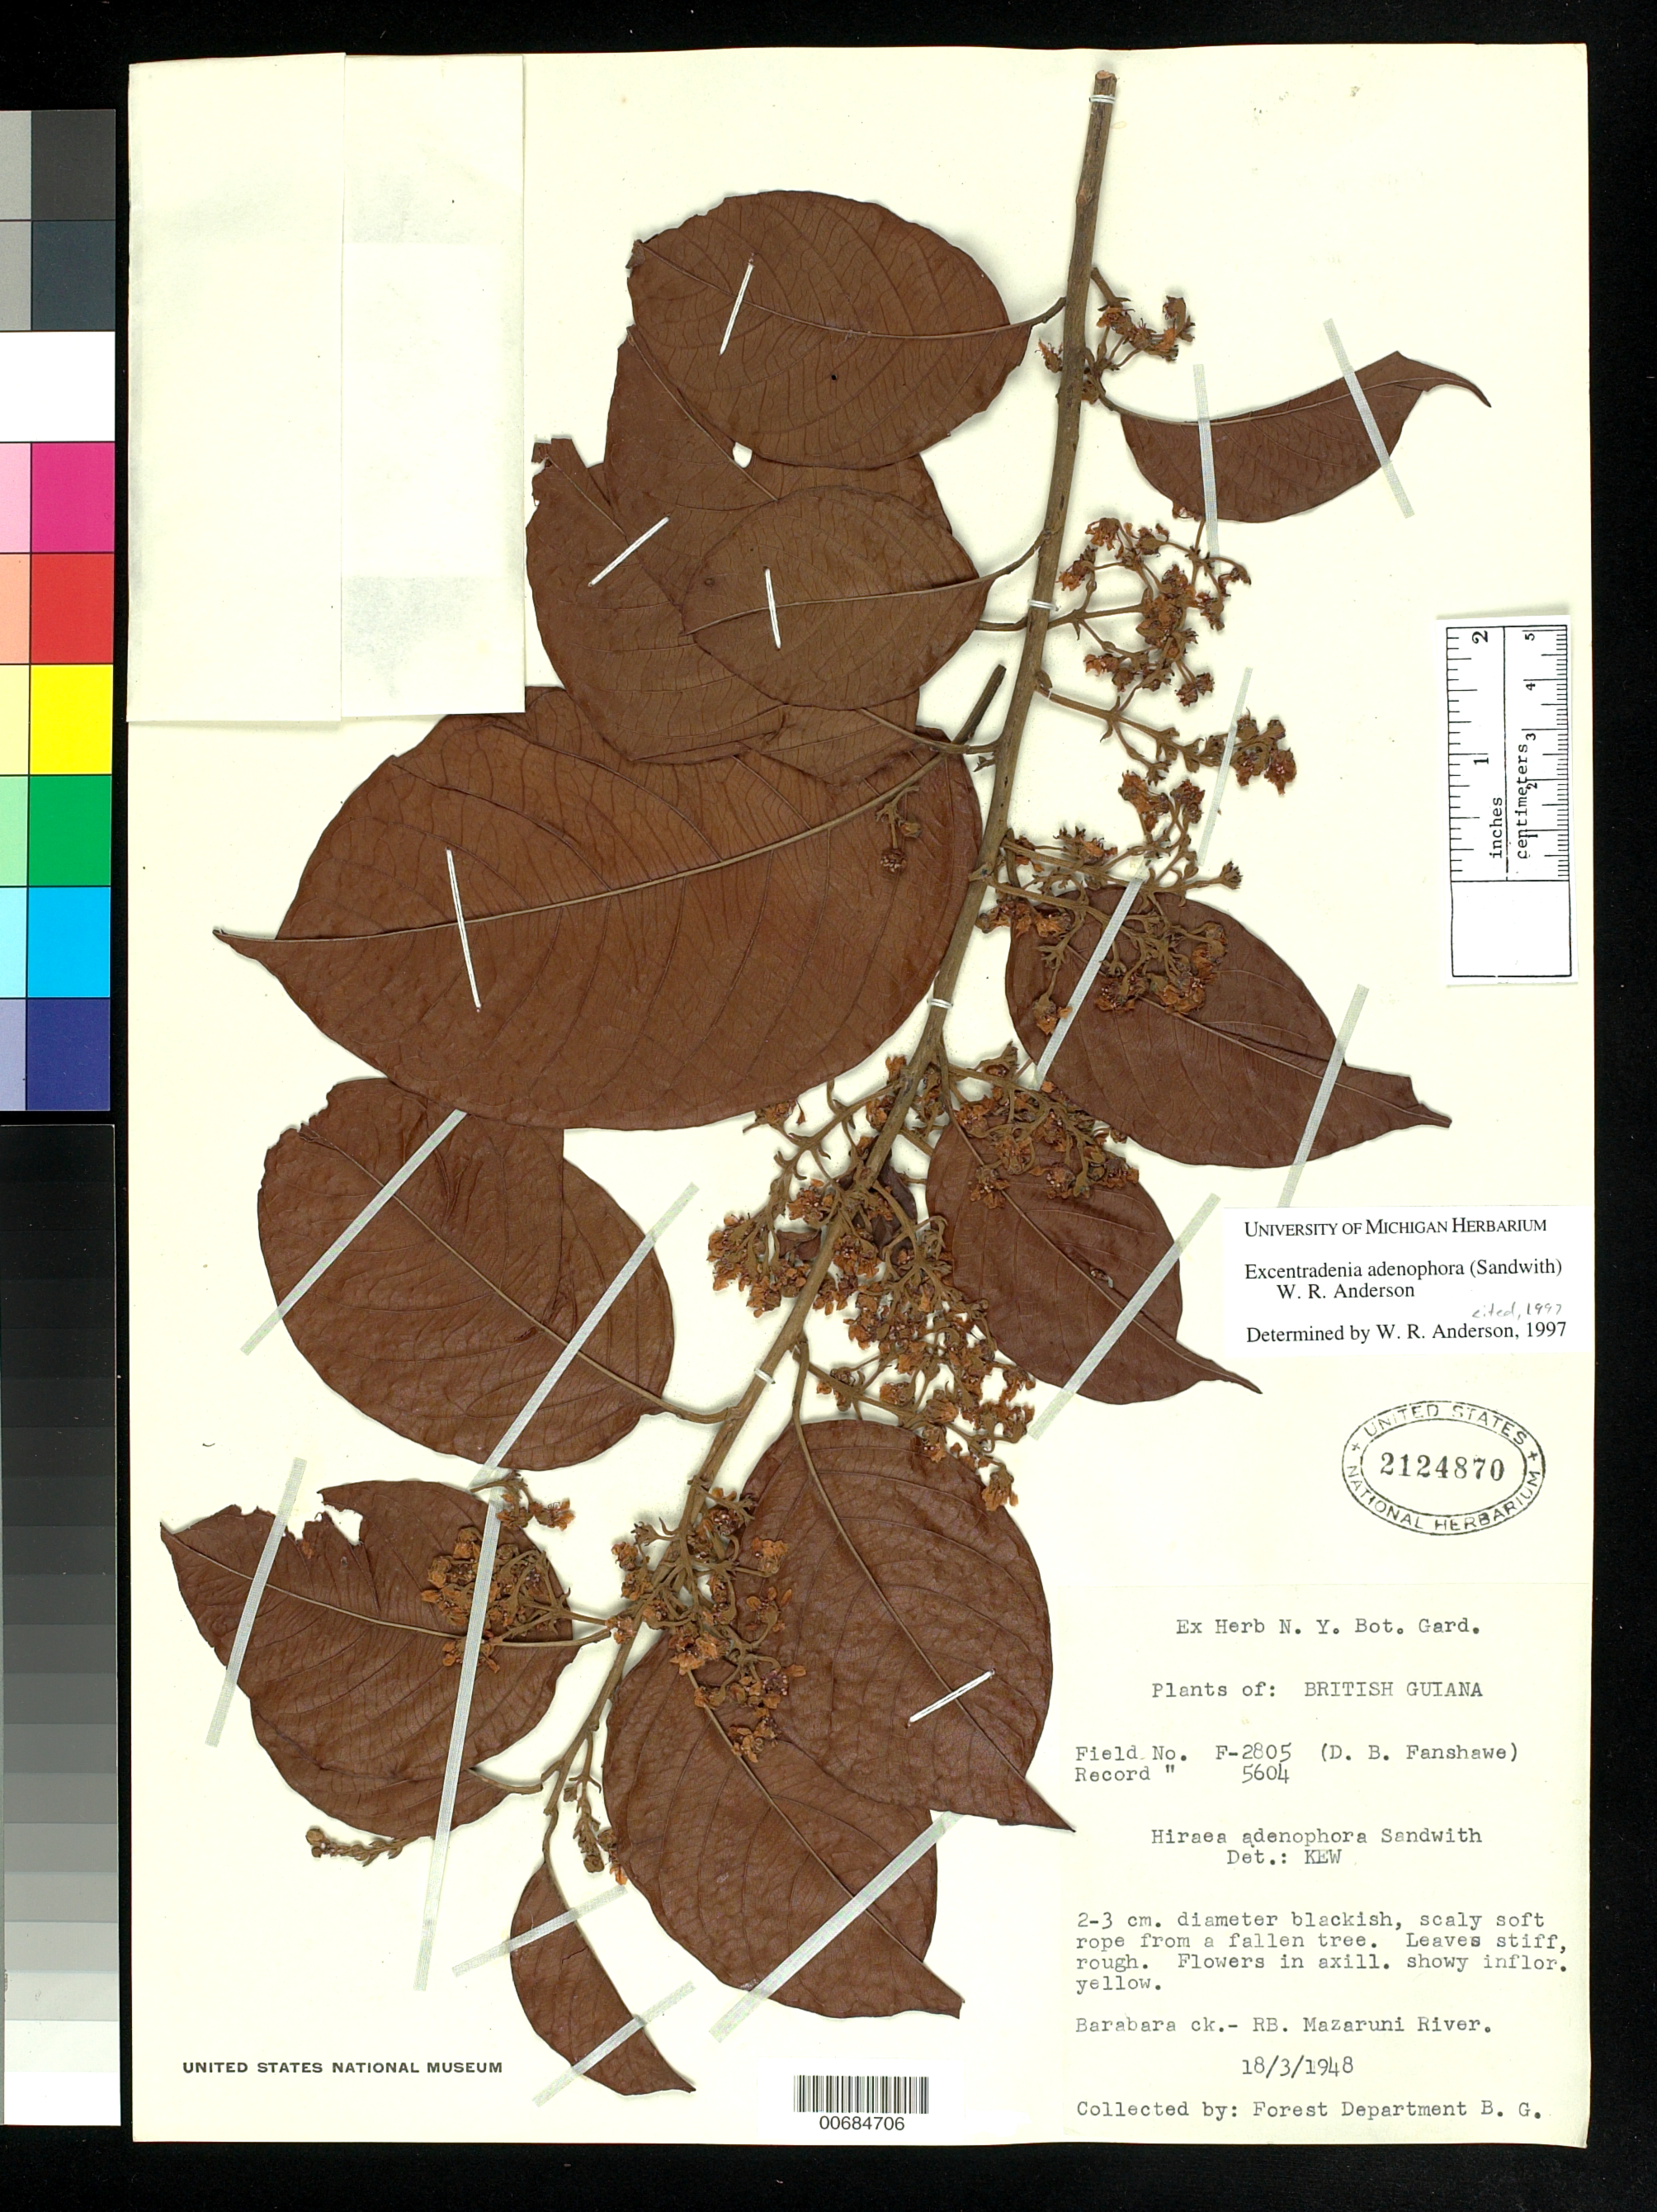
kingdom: Plantae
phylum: Tracheophyta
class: Magnoliopsida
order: Malpighiales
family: Malpighiaceae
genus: Excentradenia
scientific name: Excentradenia adenophora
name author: (Sandwith) W.R. Anderson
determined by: Anderson, W. R., (MICH), University of Michigan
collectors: Forest Dept. B. G. & British Guiana Forestry Dept.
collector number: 5604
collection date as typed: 18-Mar-48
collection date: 1948-03-18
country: Guyana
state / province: Cuyuni-Mazaruni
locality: Barabara Creek, Mazaruni R.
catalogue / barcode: US 2124870